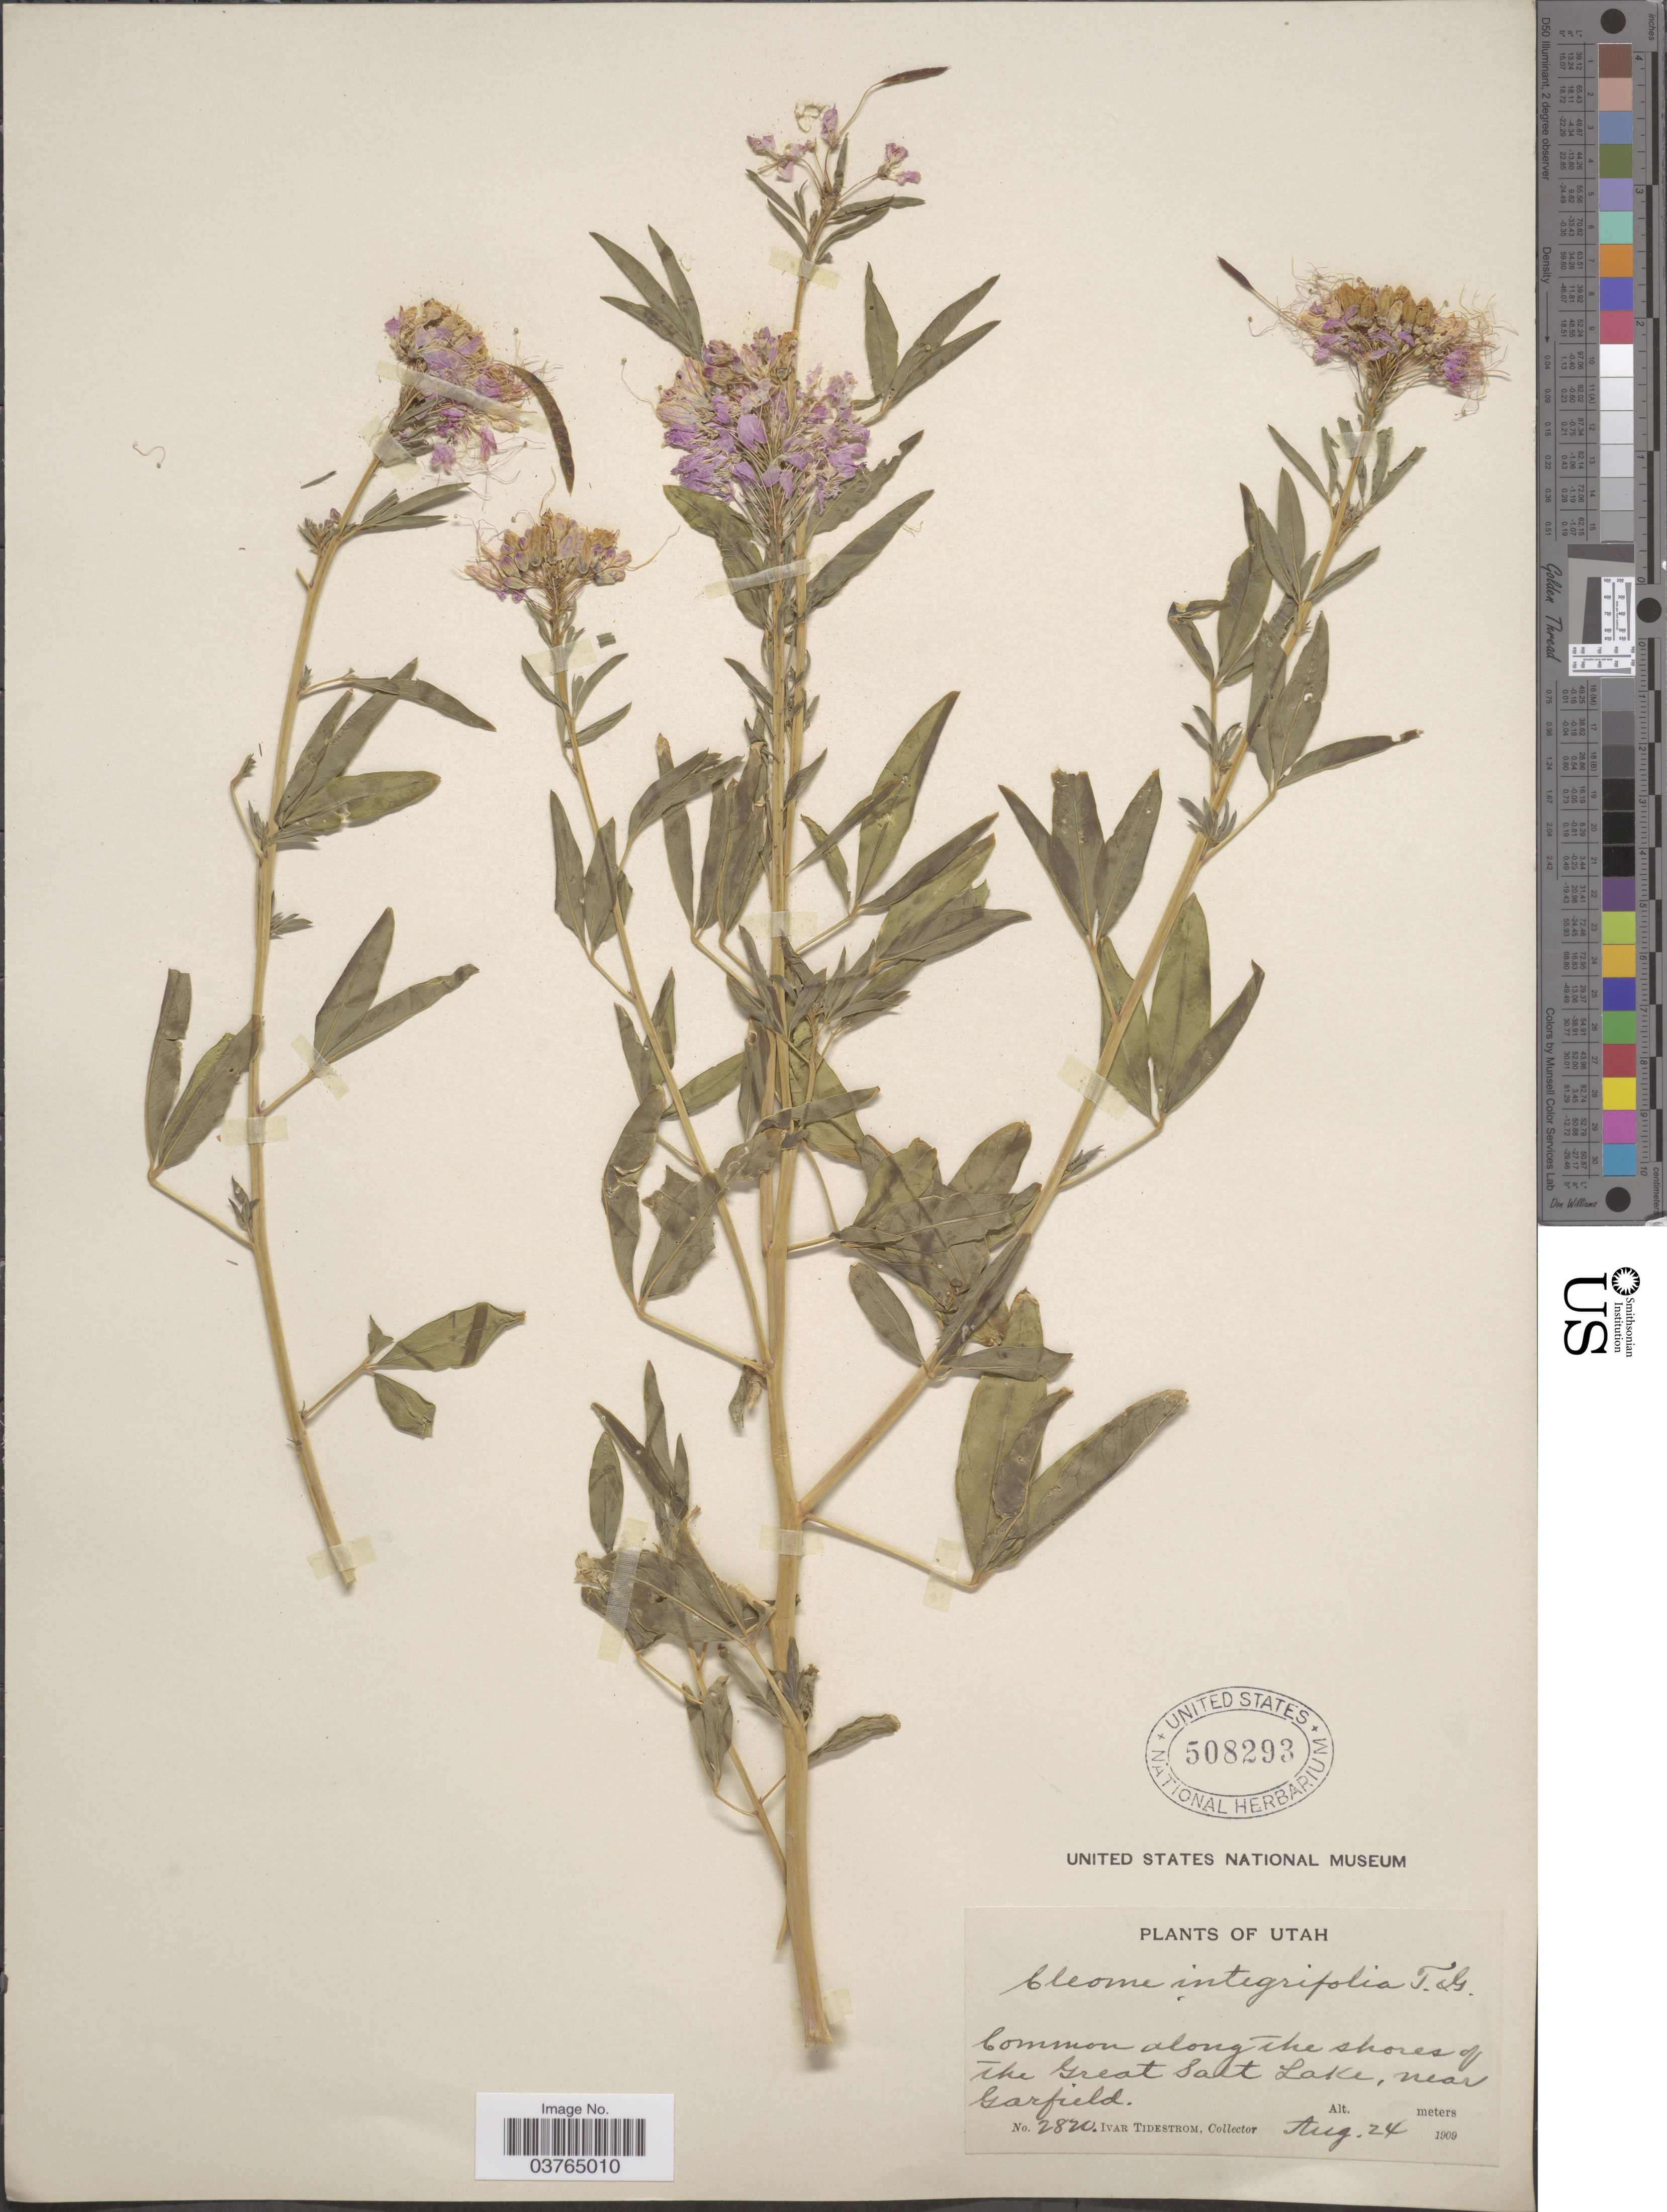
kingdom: Plantae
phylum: Tracheophyta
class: Magnoliopsida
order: Brassicales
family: Cleomaceae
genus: Cleomella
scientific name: Cleomella serrulata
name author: (Pursh) Roalson & J.C. Hall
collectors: I. F. Tidestrom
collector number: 2820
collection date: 1909-08-24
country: United States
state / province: Utah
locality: Common along the shores of the Great Salt Lake, near Garfield.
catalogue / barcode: US 508293